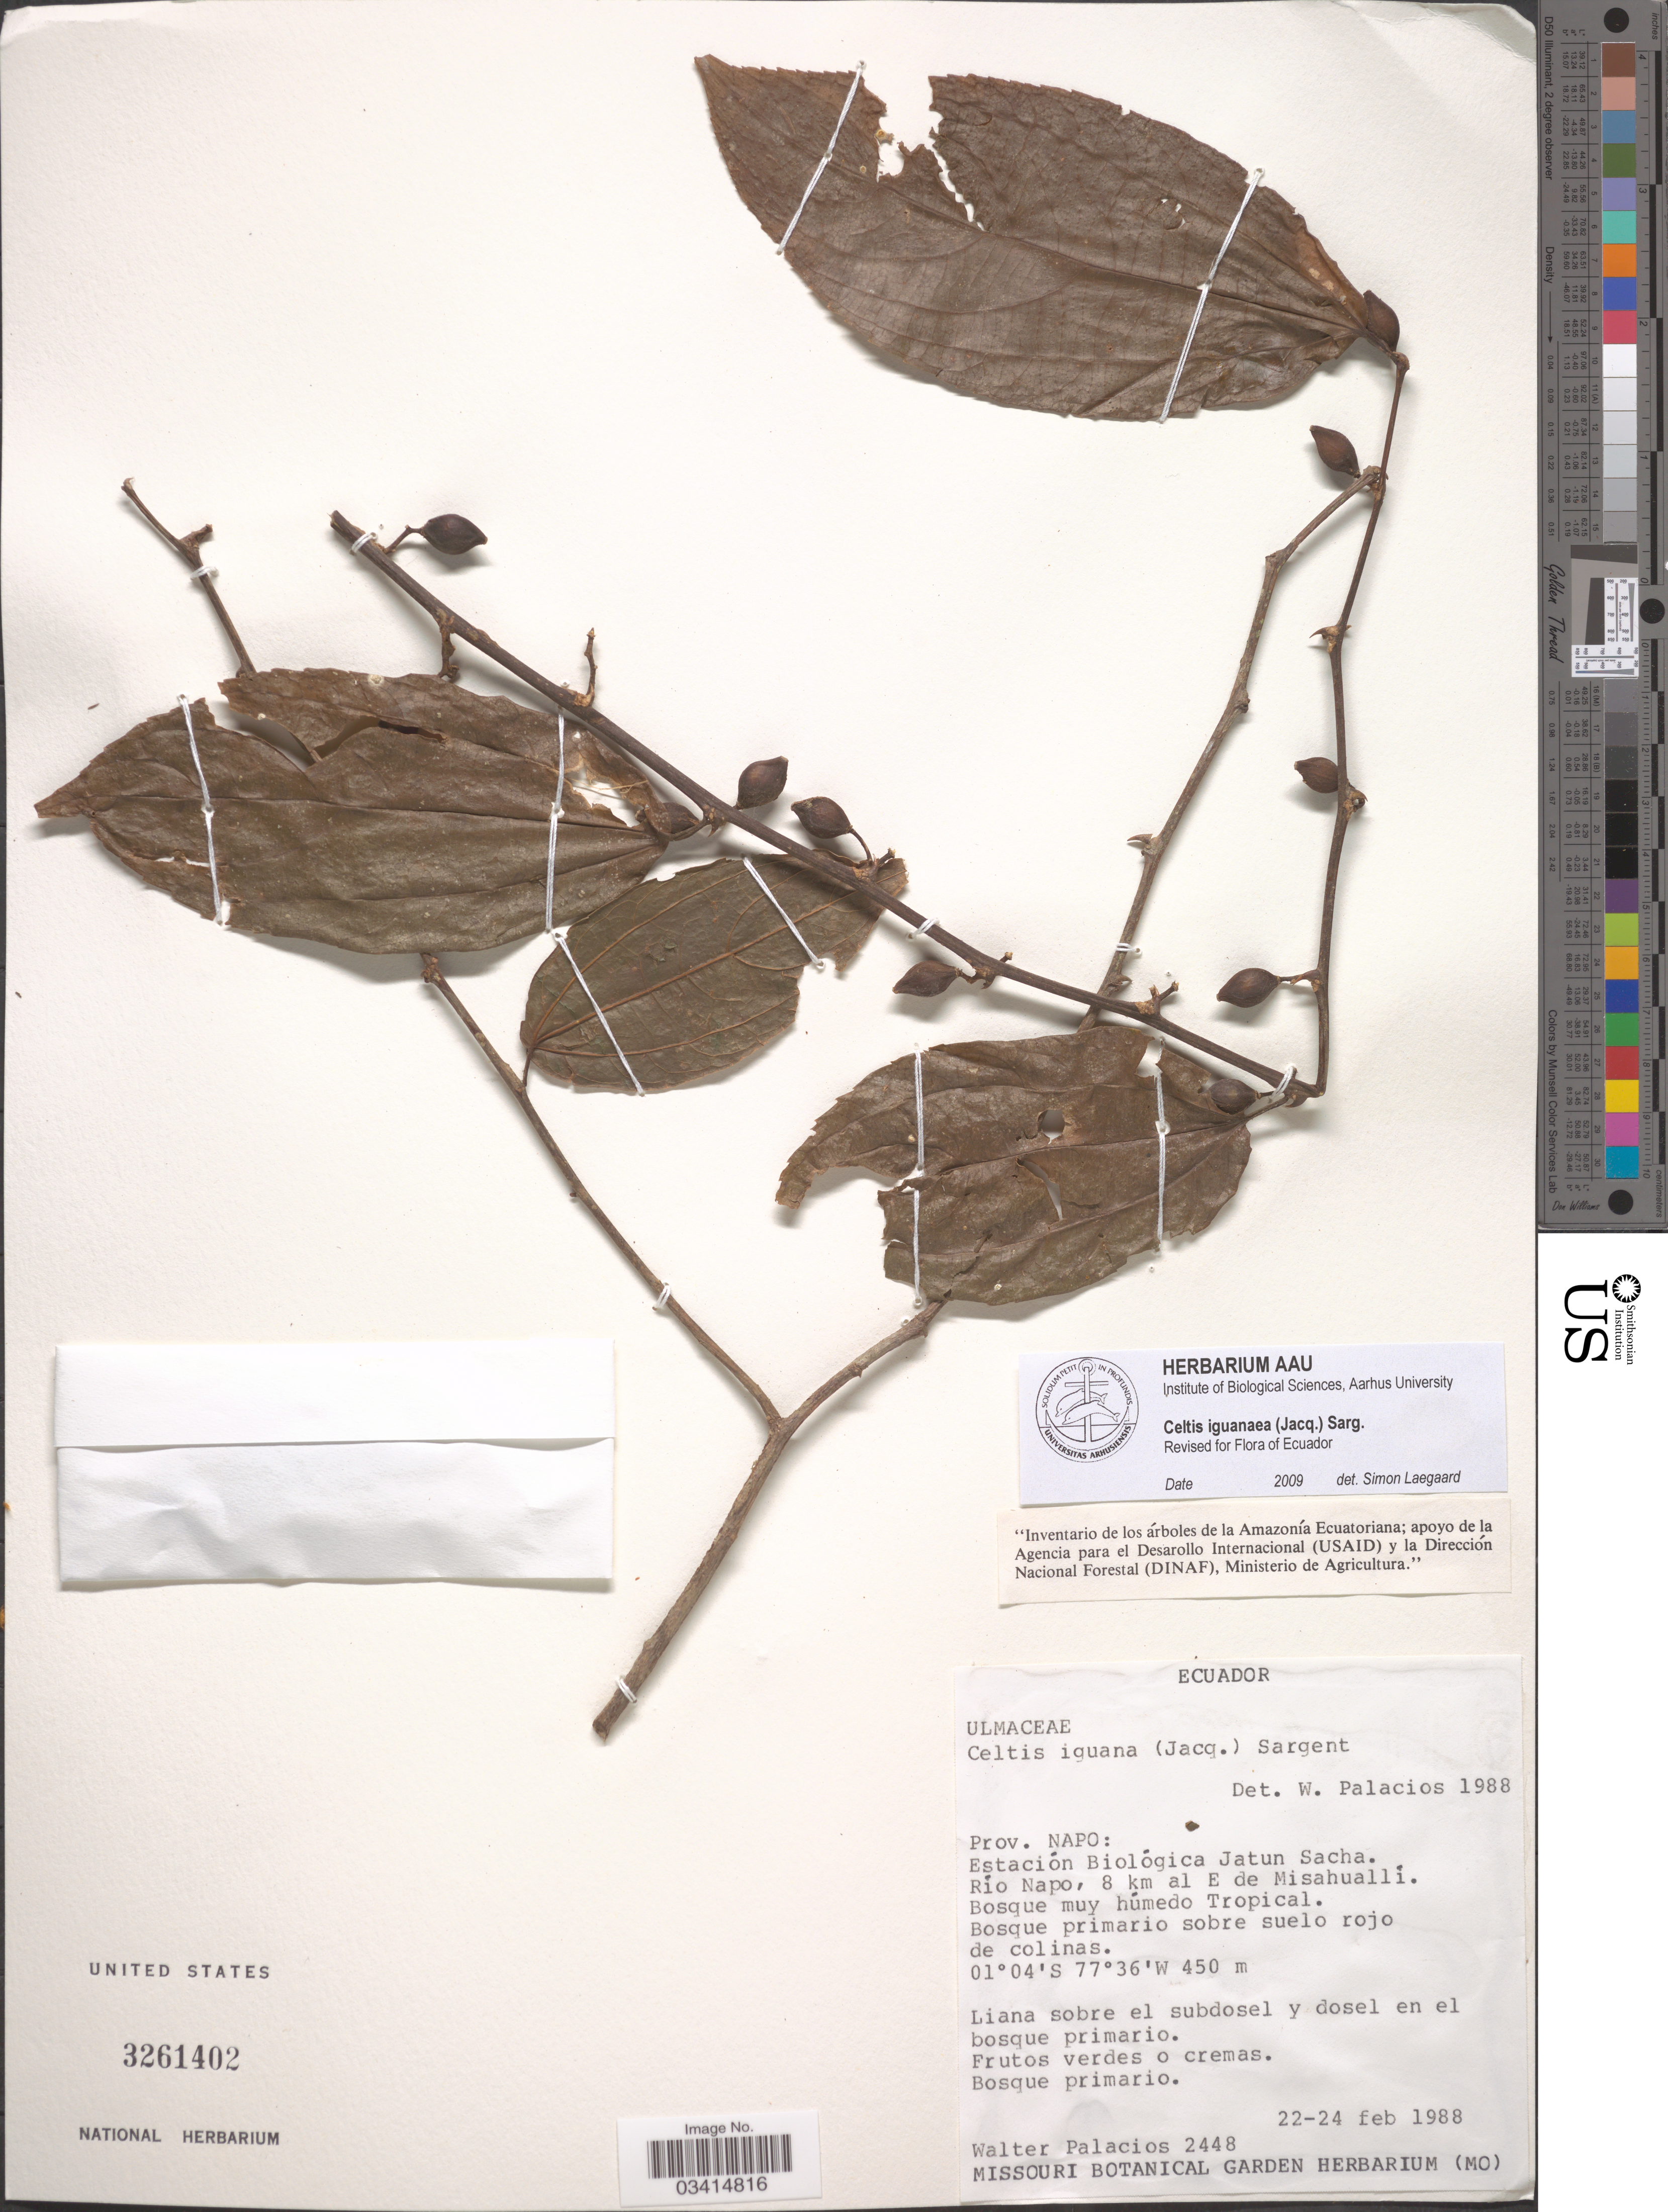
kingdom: Plantae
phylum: Tracheophyta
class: Magnoliopsida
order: Rosales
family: Cannabaceae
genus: Celtis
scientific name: Celtis iguanaea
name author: (Jacq.) Sarg.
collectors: W. Palacios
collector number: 2448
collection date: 1988-02-22/1988-02-24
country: Ecuador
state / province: Napo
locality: Estación Biológica Jatun Sacha. Río Napo, 8 km al E de Misahuallí.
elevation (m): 450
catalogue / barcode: US 3261402